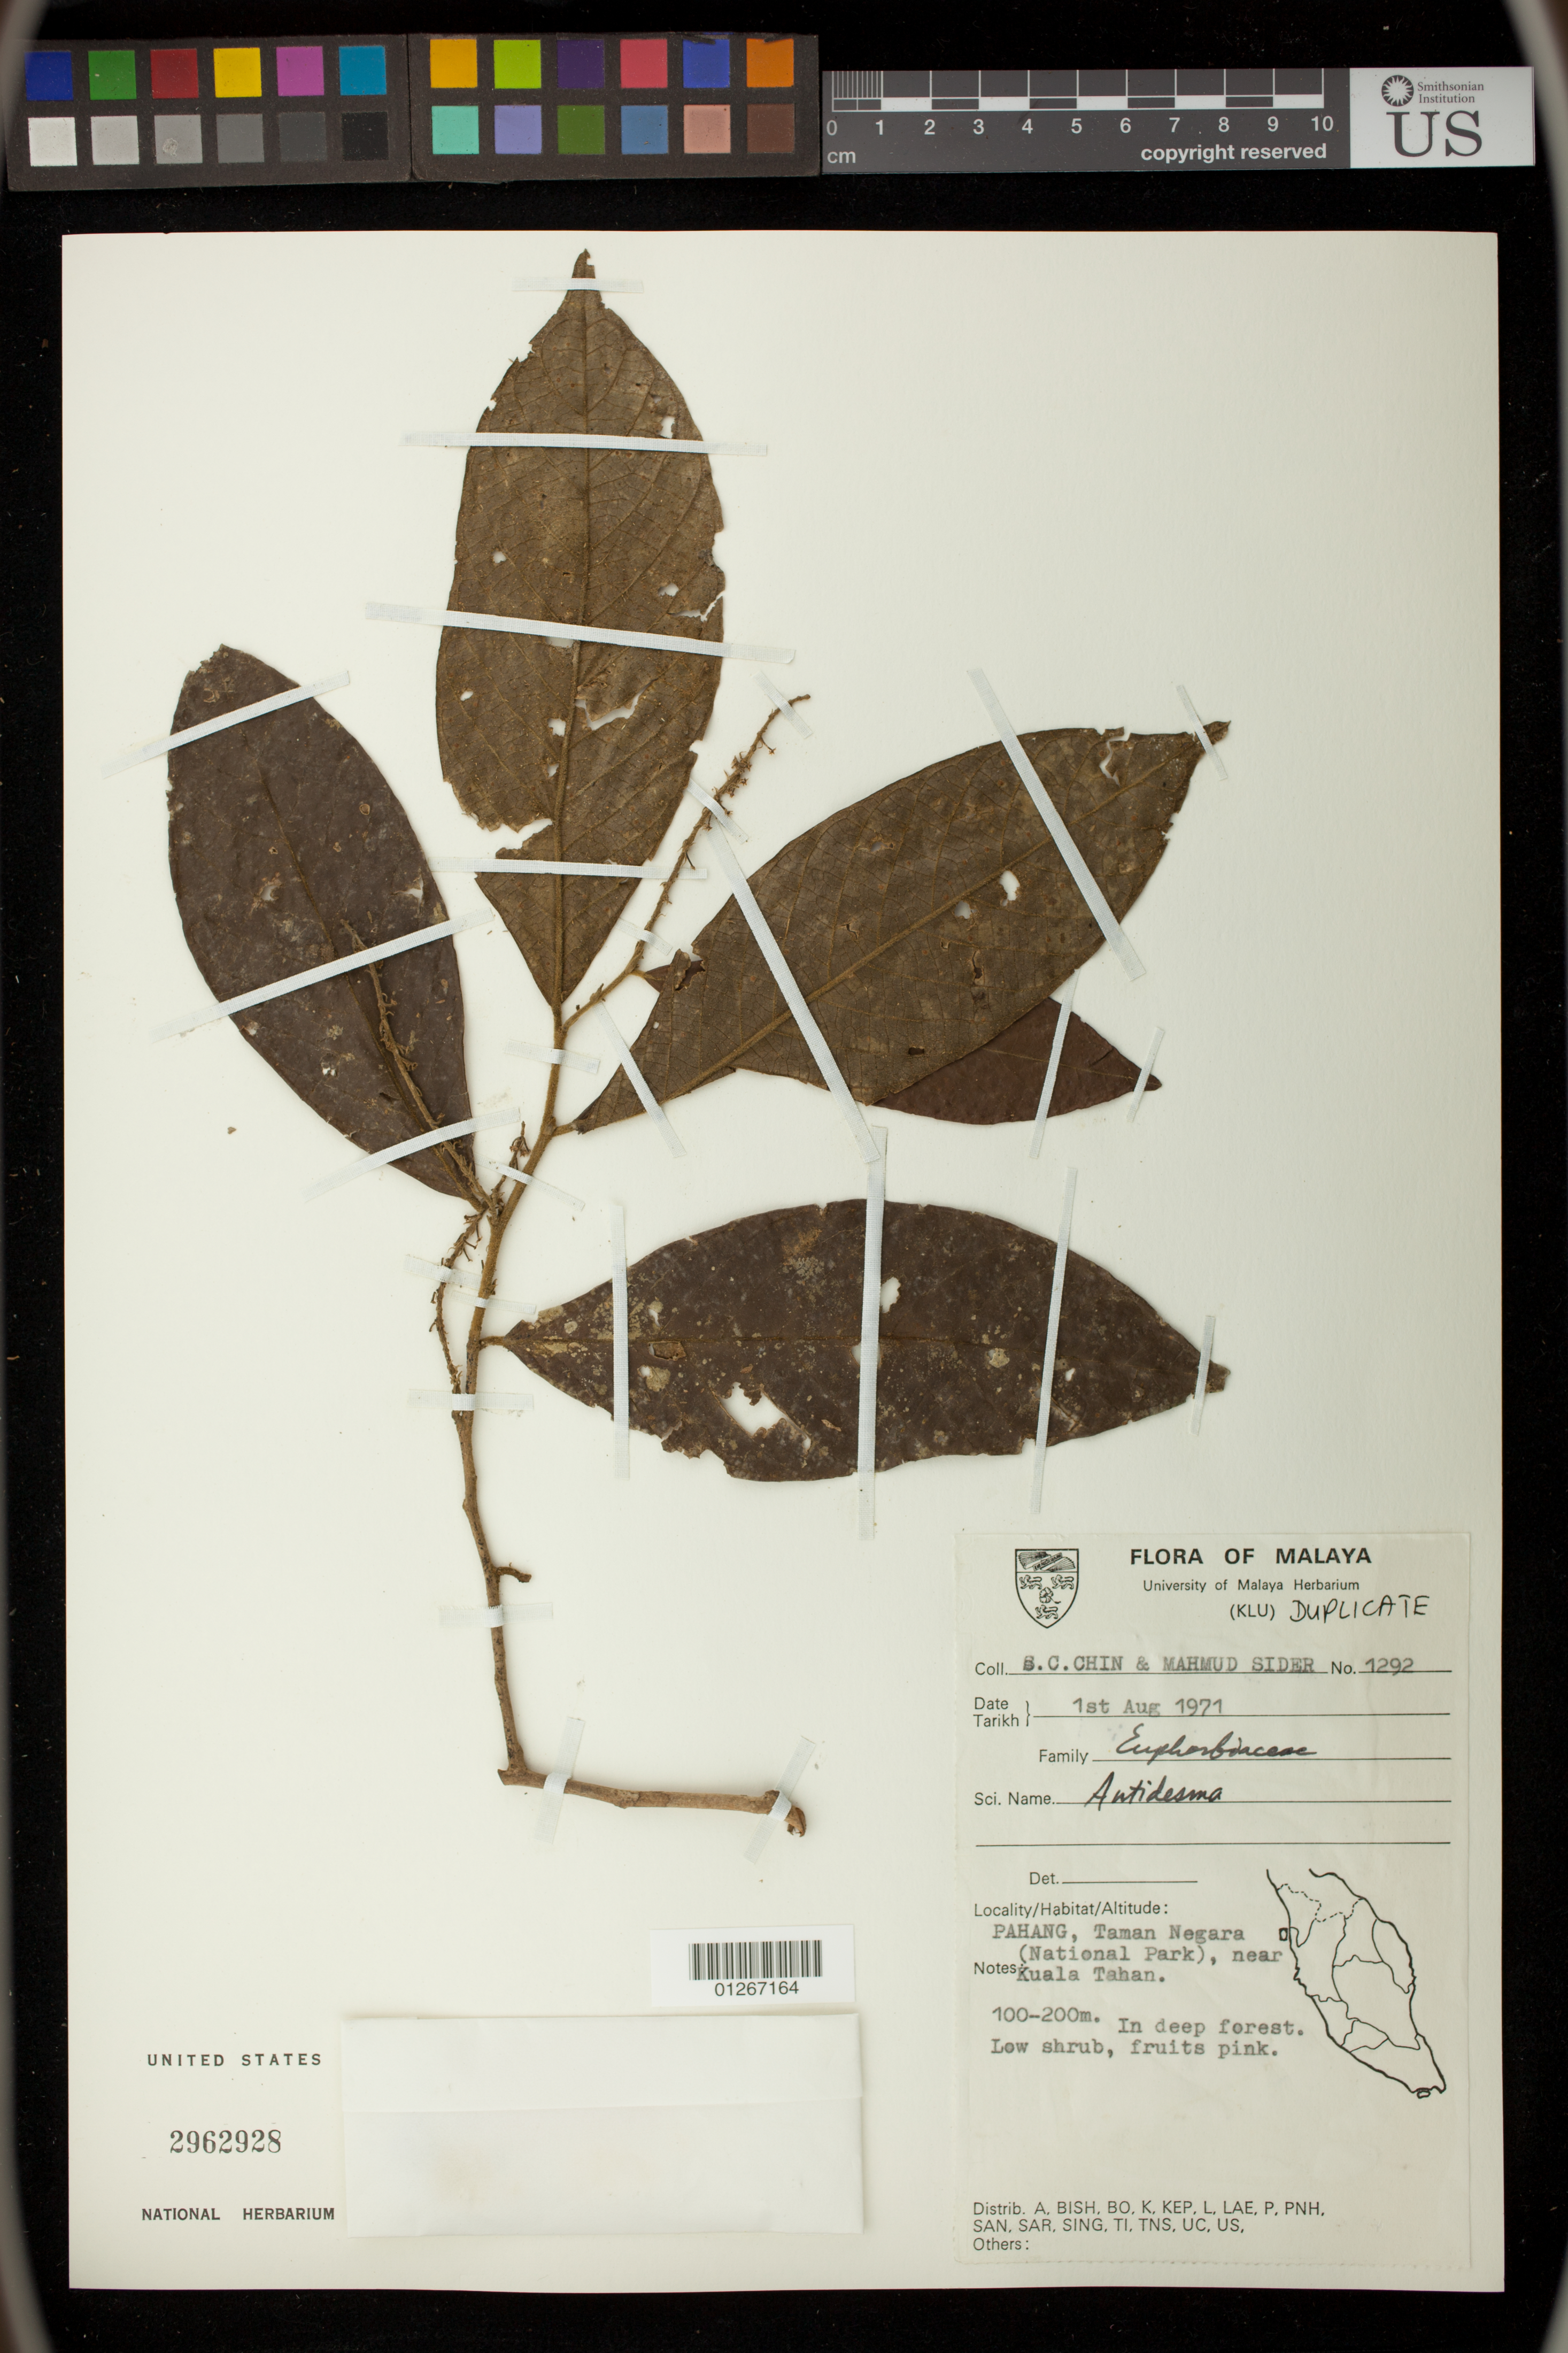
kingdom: Plantae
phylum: Tracheophyta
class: Magnoliopsida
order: Malpighiales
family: Phyllanthaceae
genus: Antidesma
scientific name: Antidesma sp.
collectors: S. Chin & M. Sider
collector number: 1292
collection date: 1971-08-01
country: Malaysia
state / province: Pahang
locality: Taman Negara (National Park), near Kuala Tahan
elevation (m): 100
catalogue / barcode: US 2962928